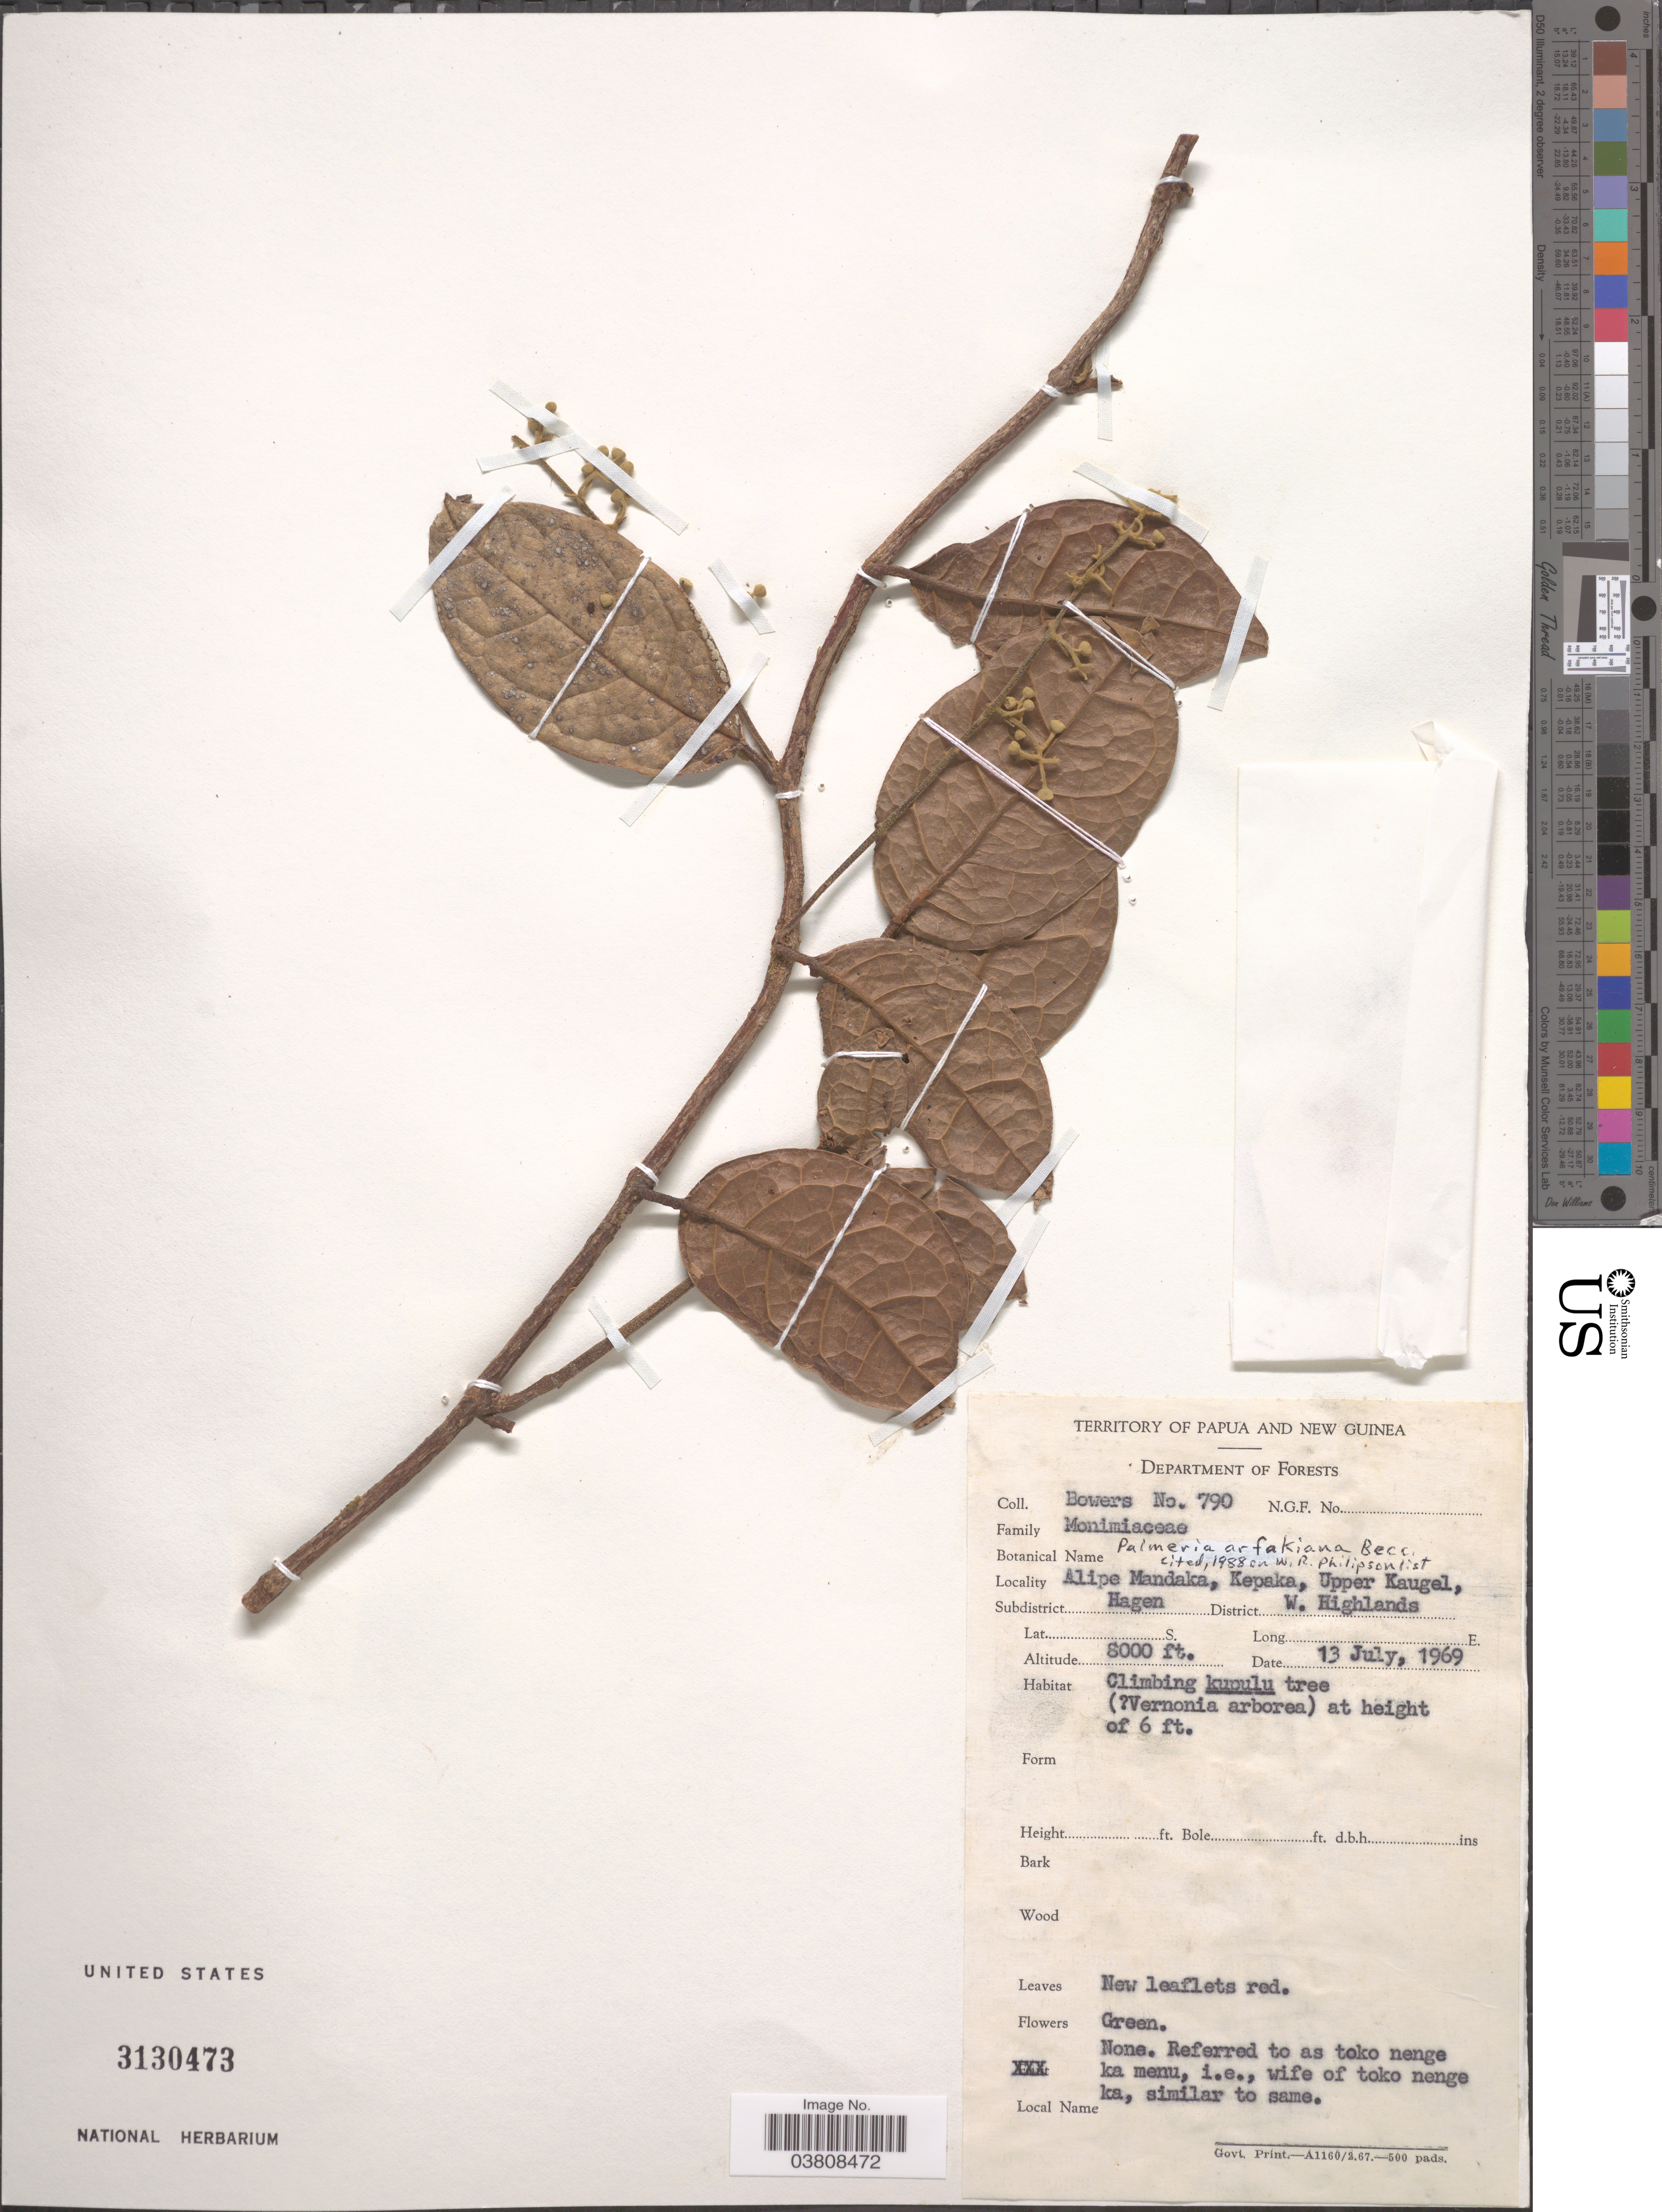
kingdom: Plantae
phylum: Tracheophyta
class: Magnoliopsida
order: Laurales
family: Monimiaceae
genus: Palmeria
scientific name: Palmeria arfakiana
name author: Becc. & A.C. Sm.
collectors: -. Bowers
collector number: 790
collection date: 1969-07-13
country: Papua New Guinea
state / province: Western Highlands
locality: Territory of Papua and New Guinea. Alipe Mandaka, Kepaka, Upper Kaugel, Subdistrict Hagen District W. Highlands.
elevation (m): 2438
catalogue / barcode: US 3130473